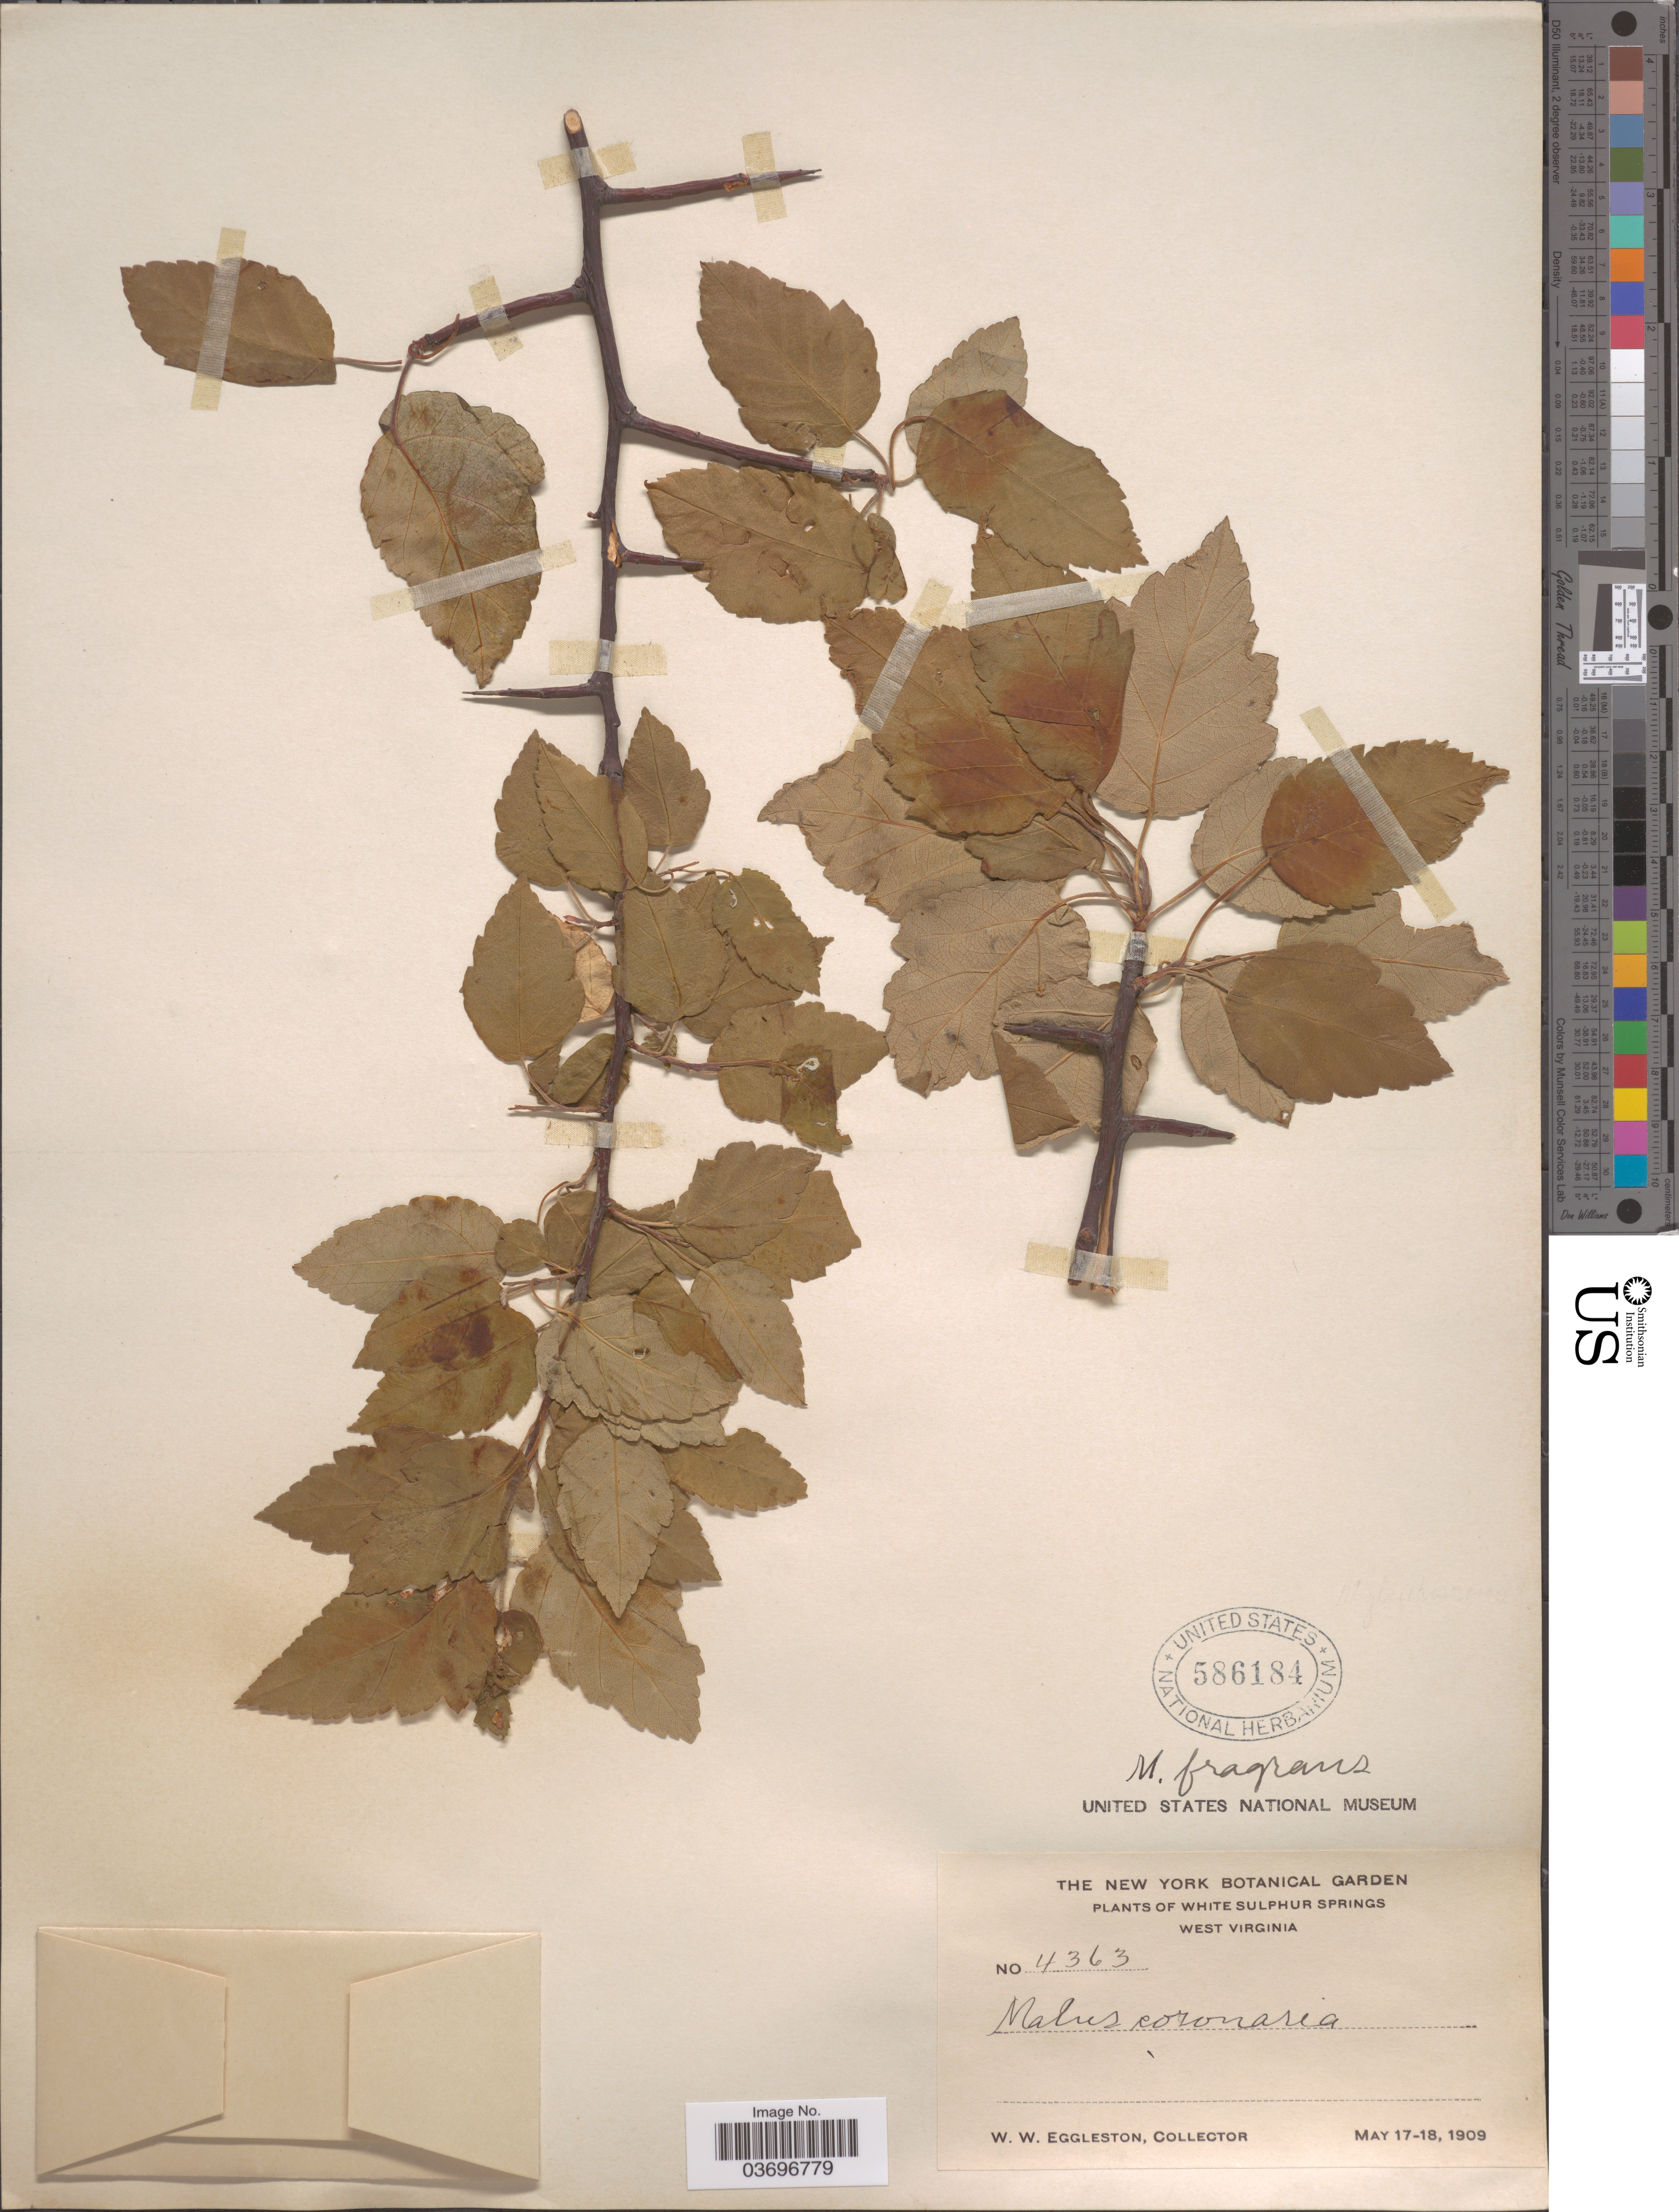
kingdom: Plantae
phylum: Tracheophyta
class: Magnoliopsida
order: Rosales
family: Rosaceae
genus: Malus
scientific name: Malus coronaria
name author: (L.) Mill.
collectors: W. W. Eggleston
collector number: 4363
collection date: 1909-05-17/1909-05-18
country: United States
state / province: West Virginia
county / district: Greenbrier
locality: White Sulphur Springs.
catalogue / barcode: US 586184